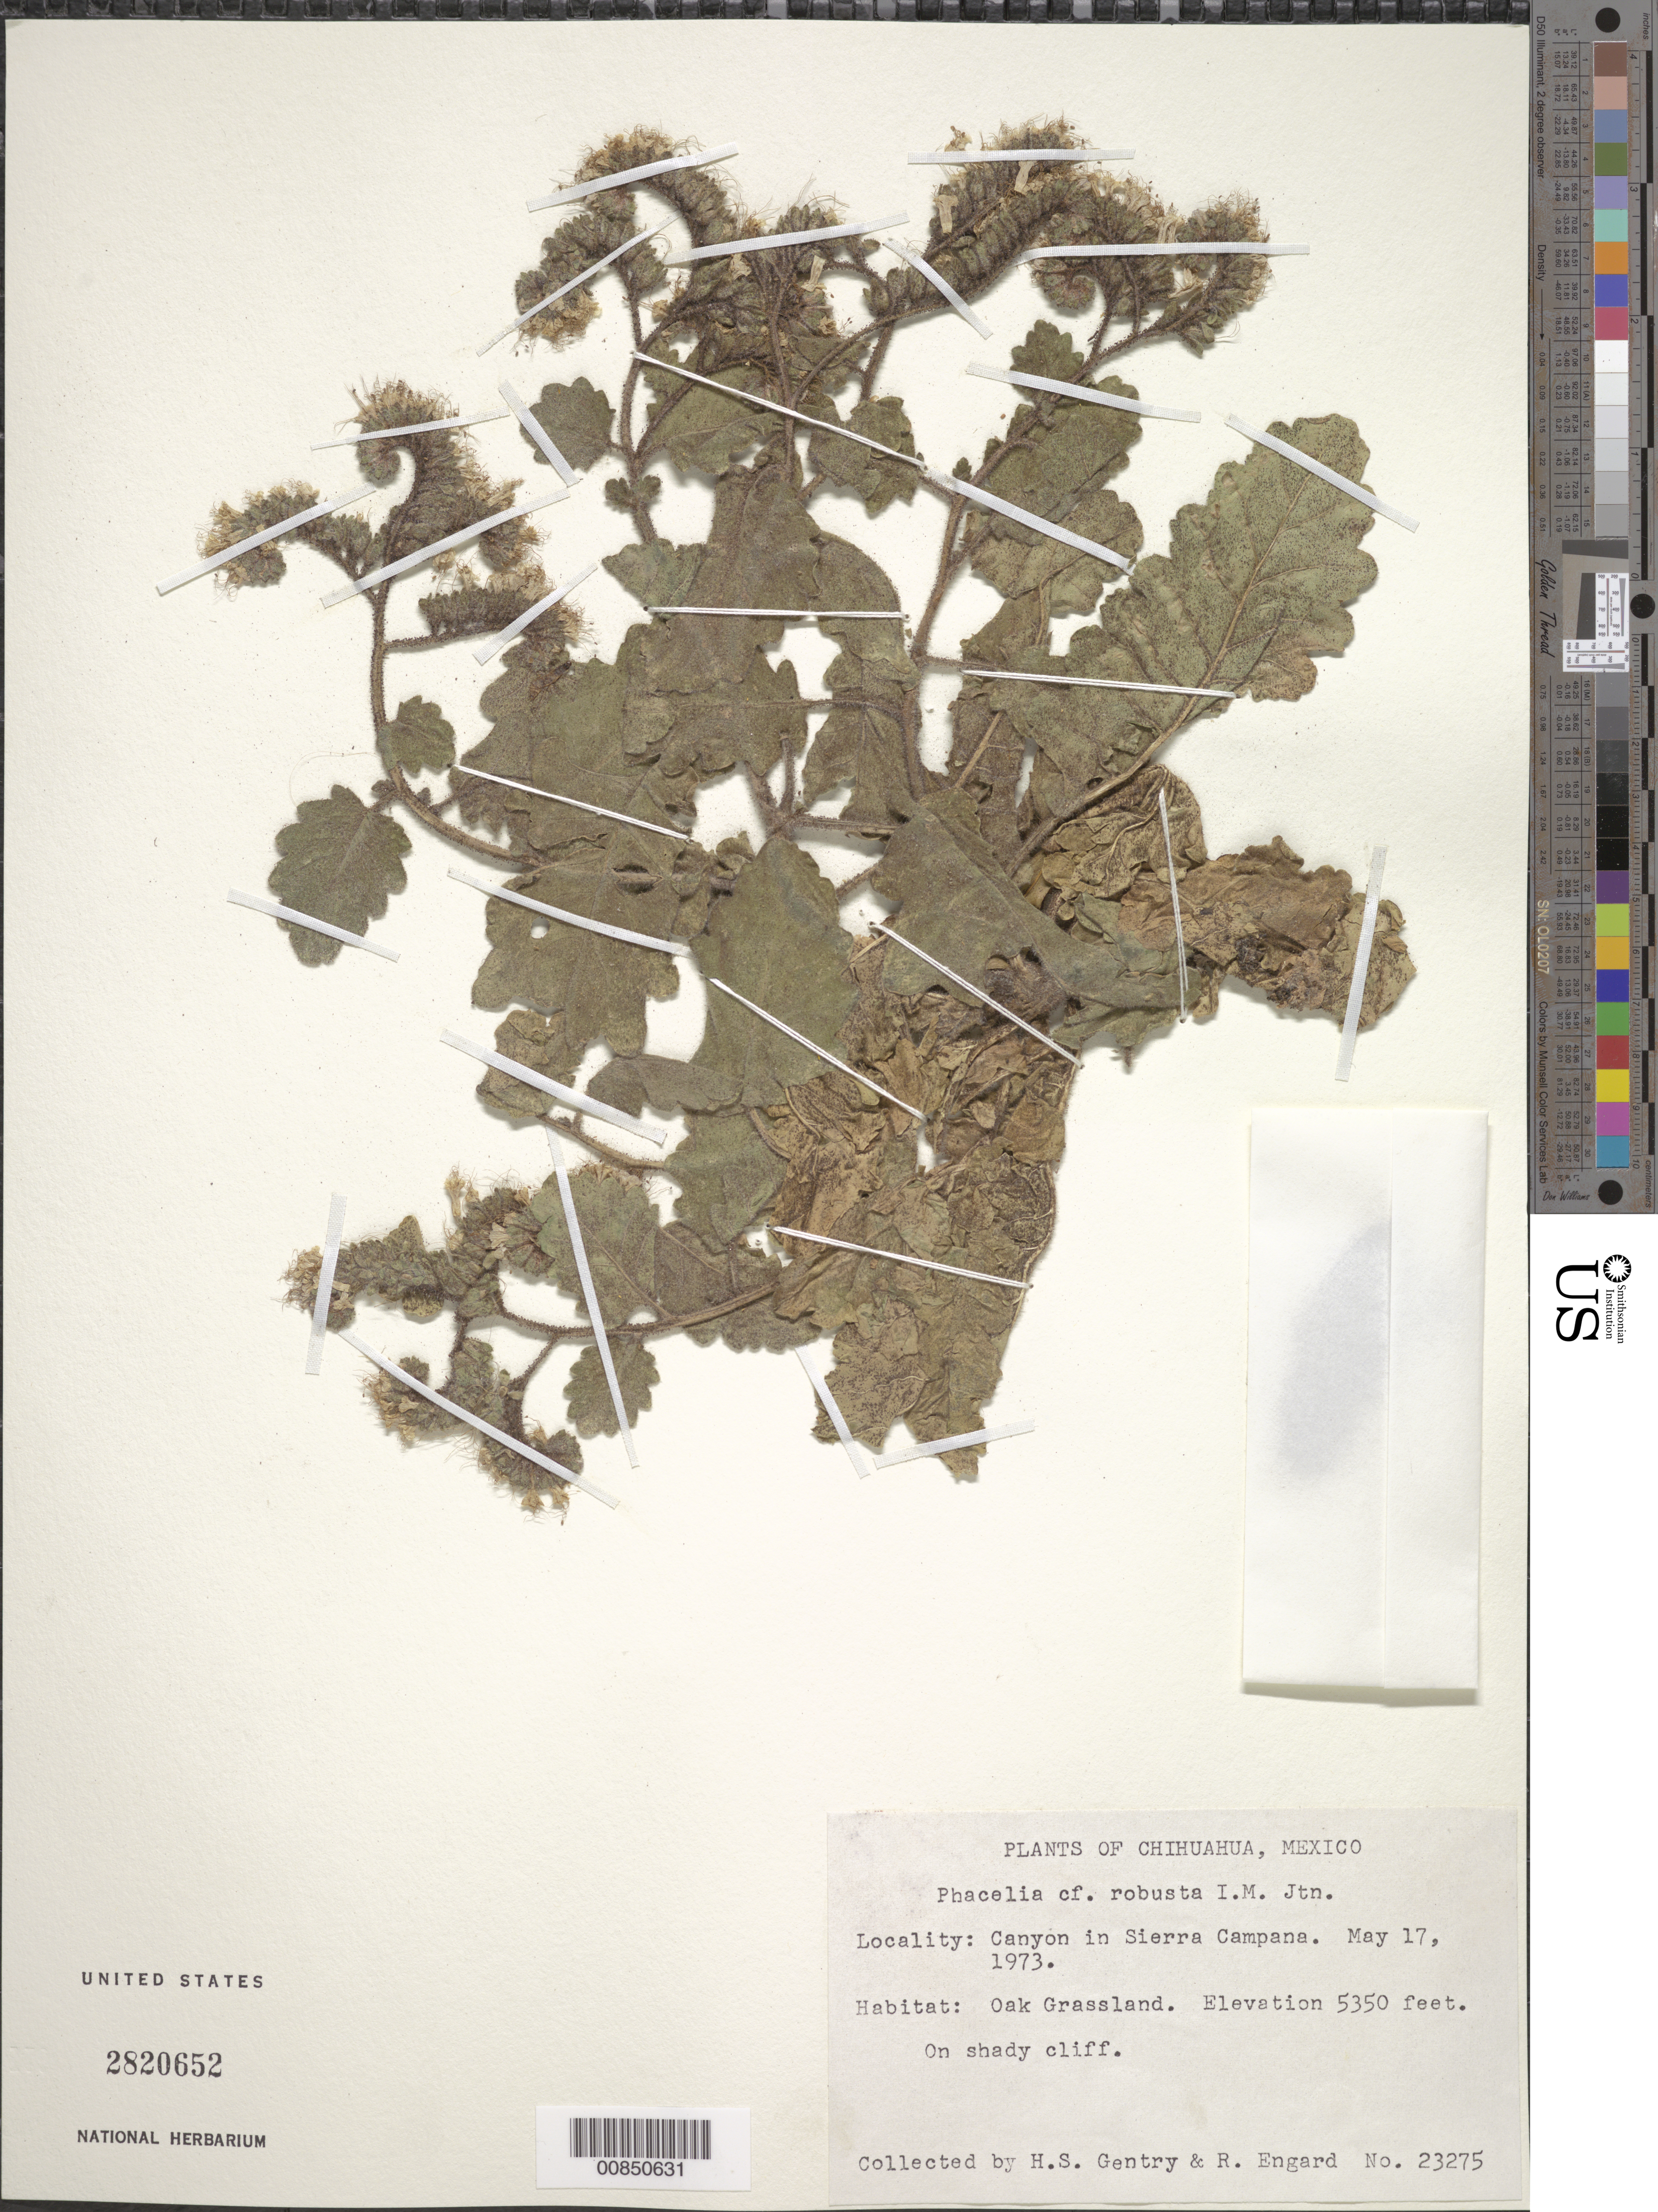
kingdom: Plantae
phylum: Tracheophyta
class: Magnoliopsida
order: Boraginales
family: Hydrophyllaceae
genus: Phacelia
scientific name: Phacelia robusta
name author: (J.F. Macbr.) I.M. Johnst.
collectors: H. S. Gentry & R. Engard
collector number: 23275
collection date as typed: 17 May 1973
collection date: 1973-05-17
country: Mexico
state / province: Chihuahua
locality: Canyon in the Sierra Campana.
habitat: Oak grassland. On shady cliff.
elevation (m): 1631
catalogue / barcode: US 2820652